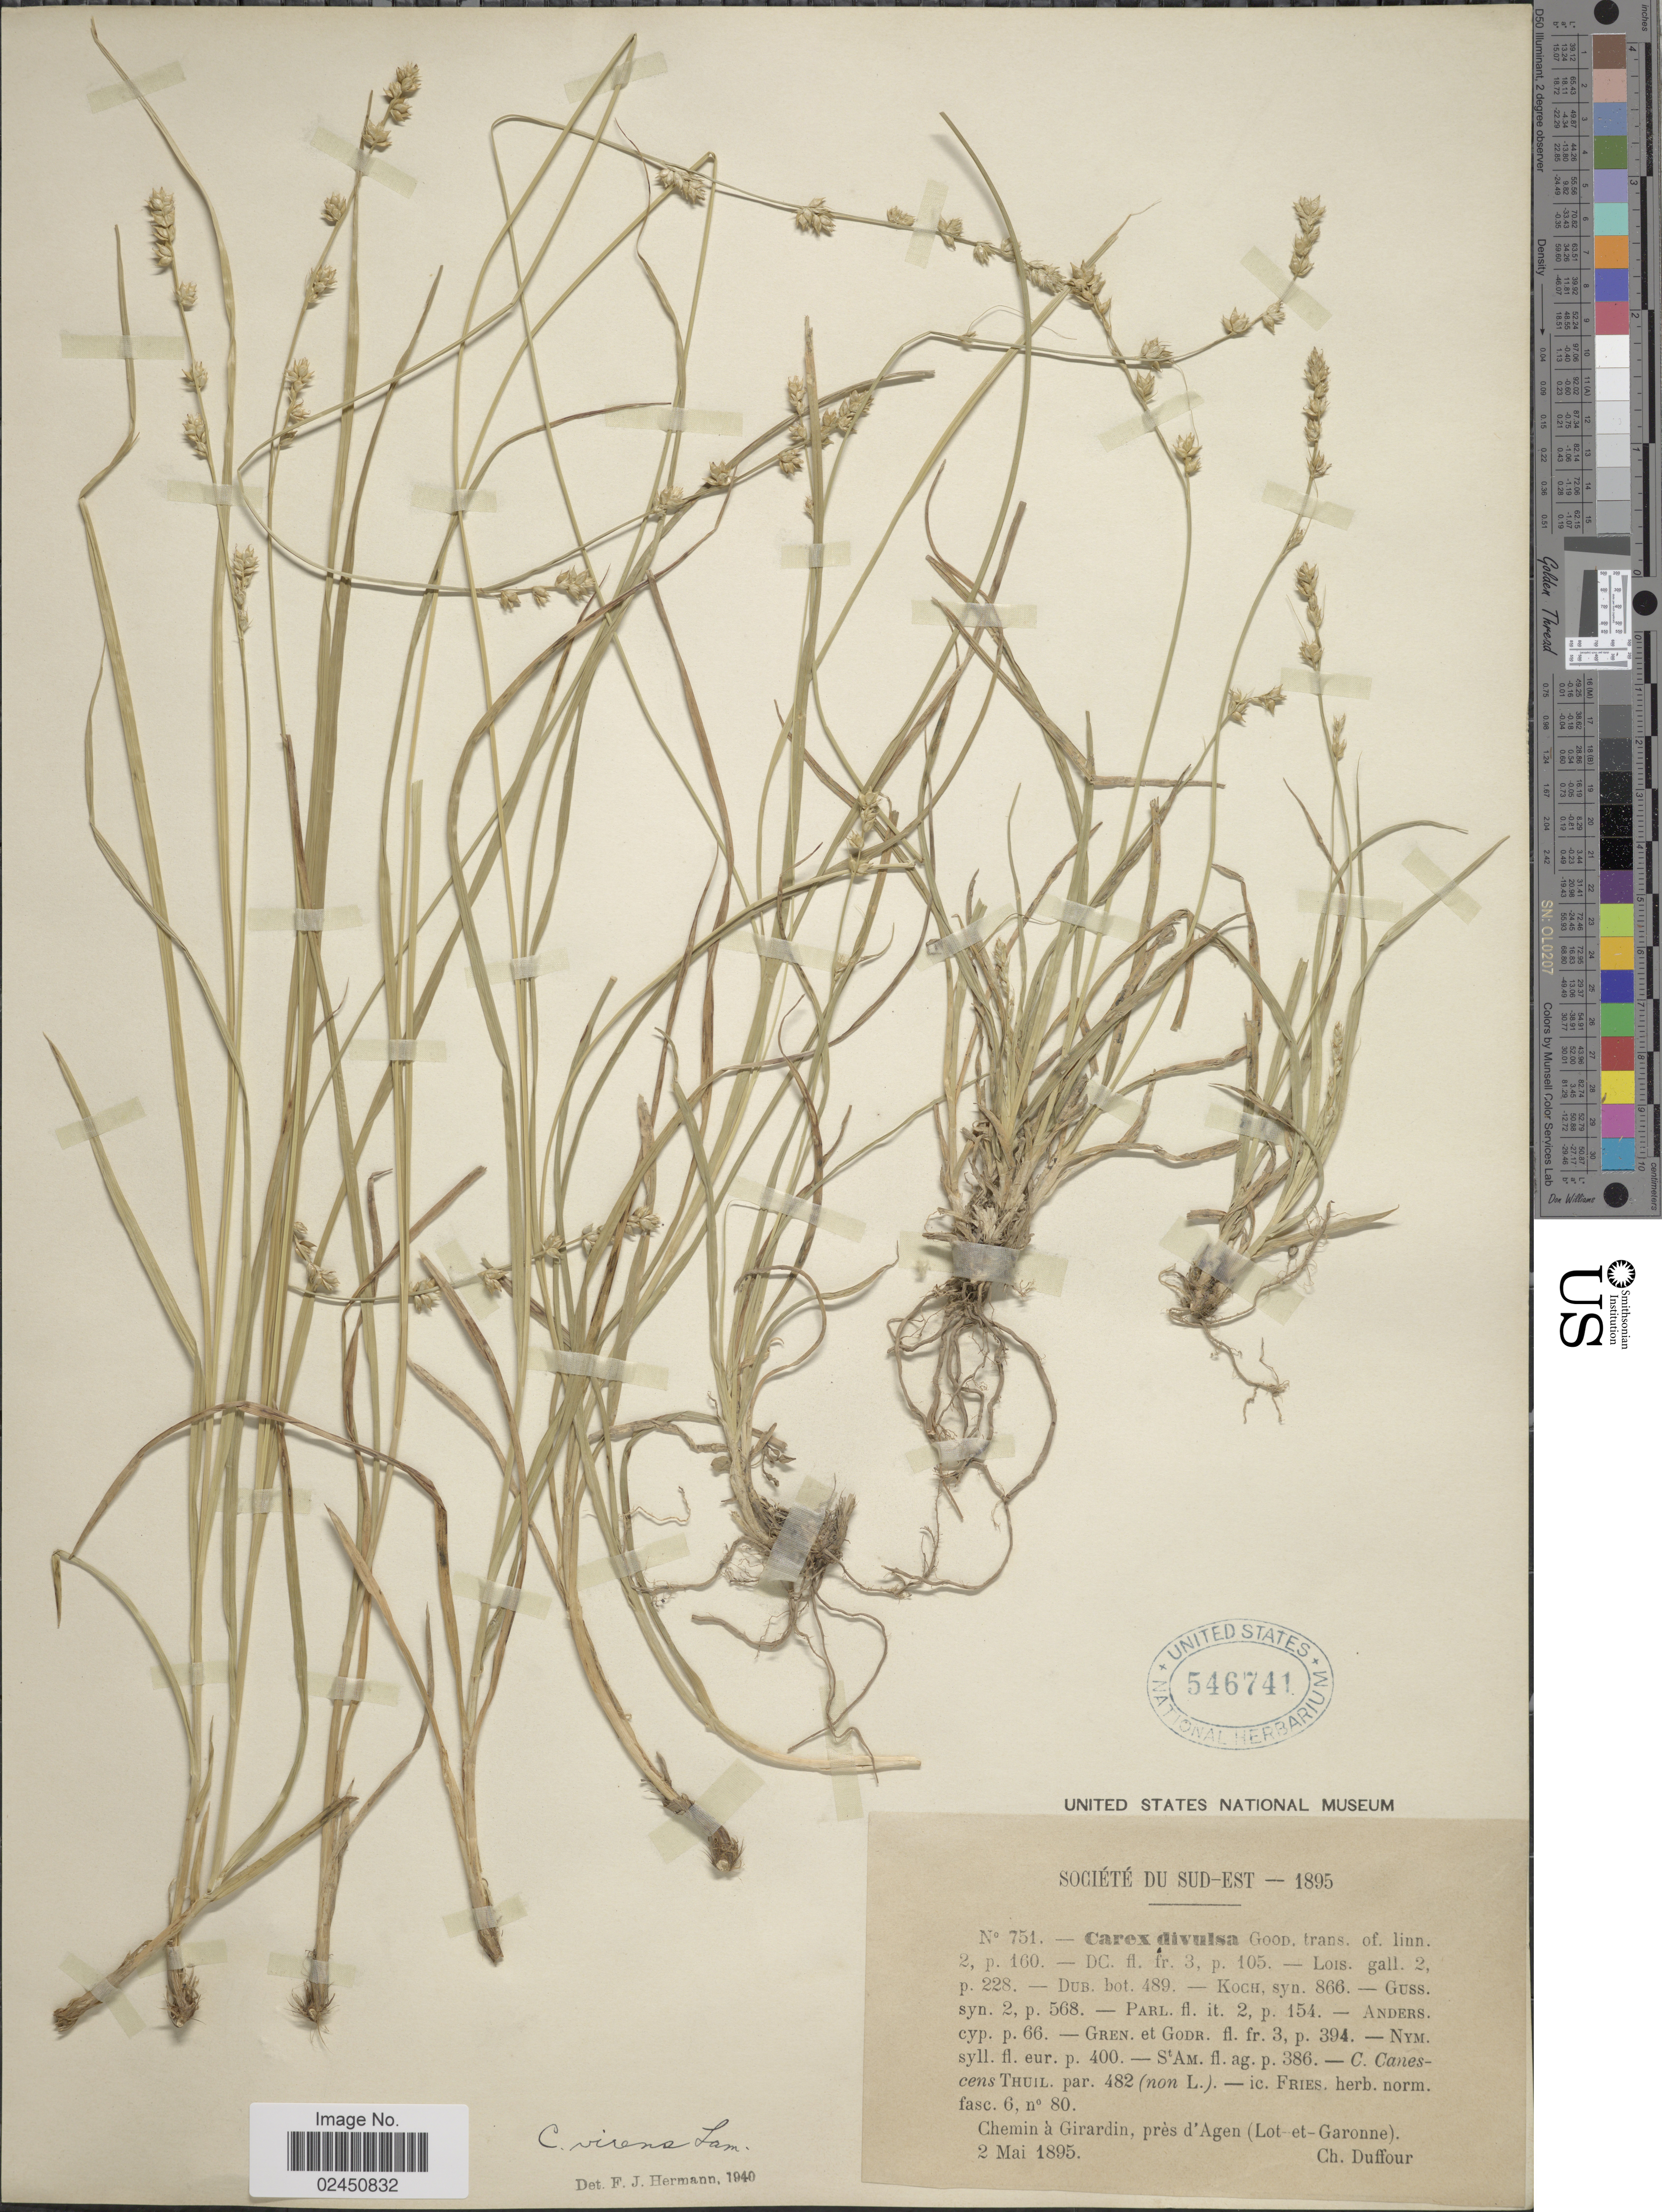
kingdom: Plantae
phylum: Tracheophyta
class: Liliopsida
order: Poales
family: Cyperaceae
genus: Carex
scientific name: Carex muricata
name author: L.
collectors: C. Duffour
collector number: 751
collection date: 1895-05-02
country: France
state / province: Nouvelle-Aquitaine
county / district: Lot-et-Garonne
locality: Societe du Sud-Est, Chemin a Girardin, pres d'Agen (Lot-et-Garonne)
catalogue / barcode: US 546741